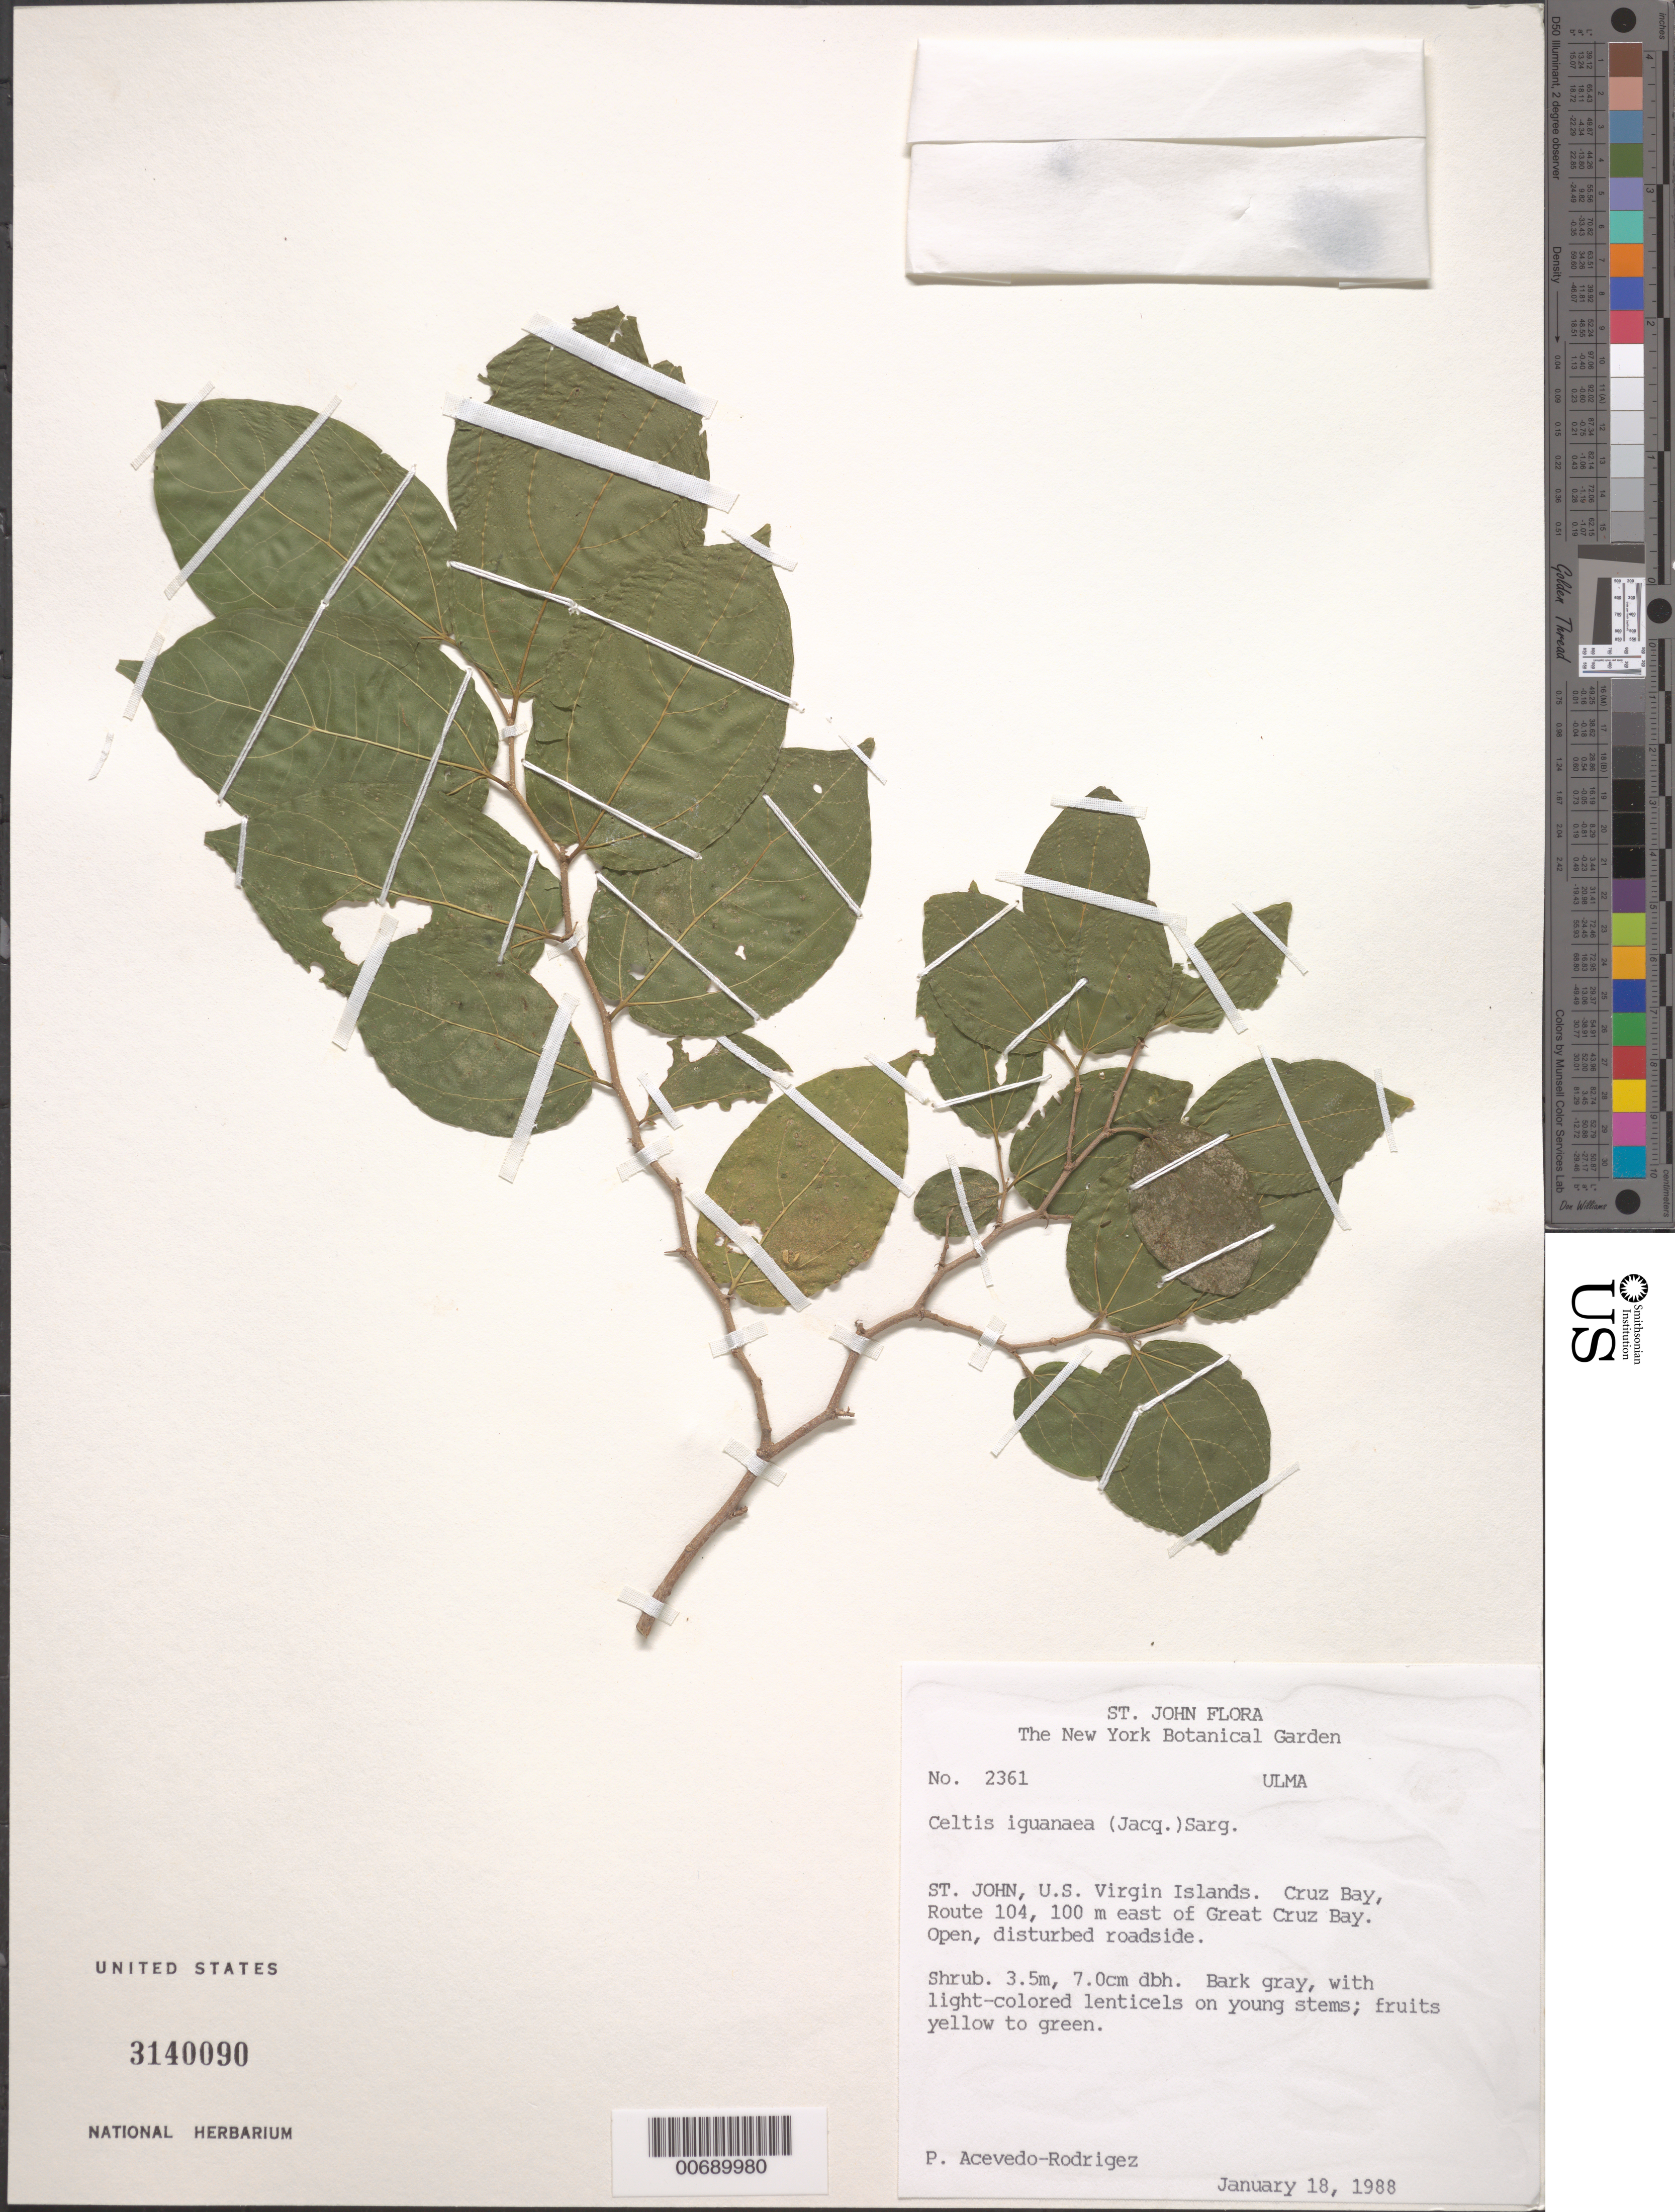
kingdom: Plantae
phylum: Tracheophyta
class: Magnoliopsida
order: Rosales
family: Cannabaceae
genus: Celtis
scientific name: Celtis iguanaea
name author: (Jacq.) Sarg.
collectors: P. Acevedo-Rodr.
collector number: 2361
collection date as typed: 18 Jan 1988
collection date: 1988-01-18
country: U.S. Virgin Islands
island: St. John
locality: Cruz Bay Quarter; Route 104, 100 m east of Great Cruz Bay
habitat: Open, disturbed roadside.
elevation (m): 10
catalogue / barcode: US 3140090